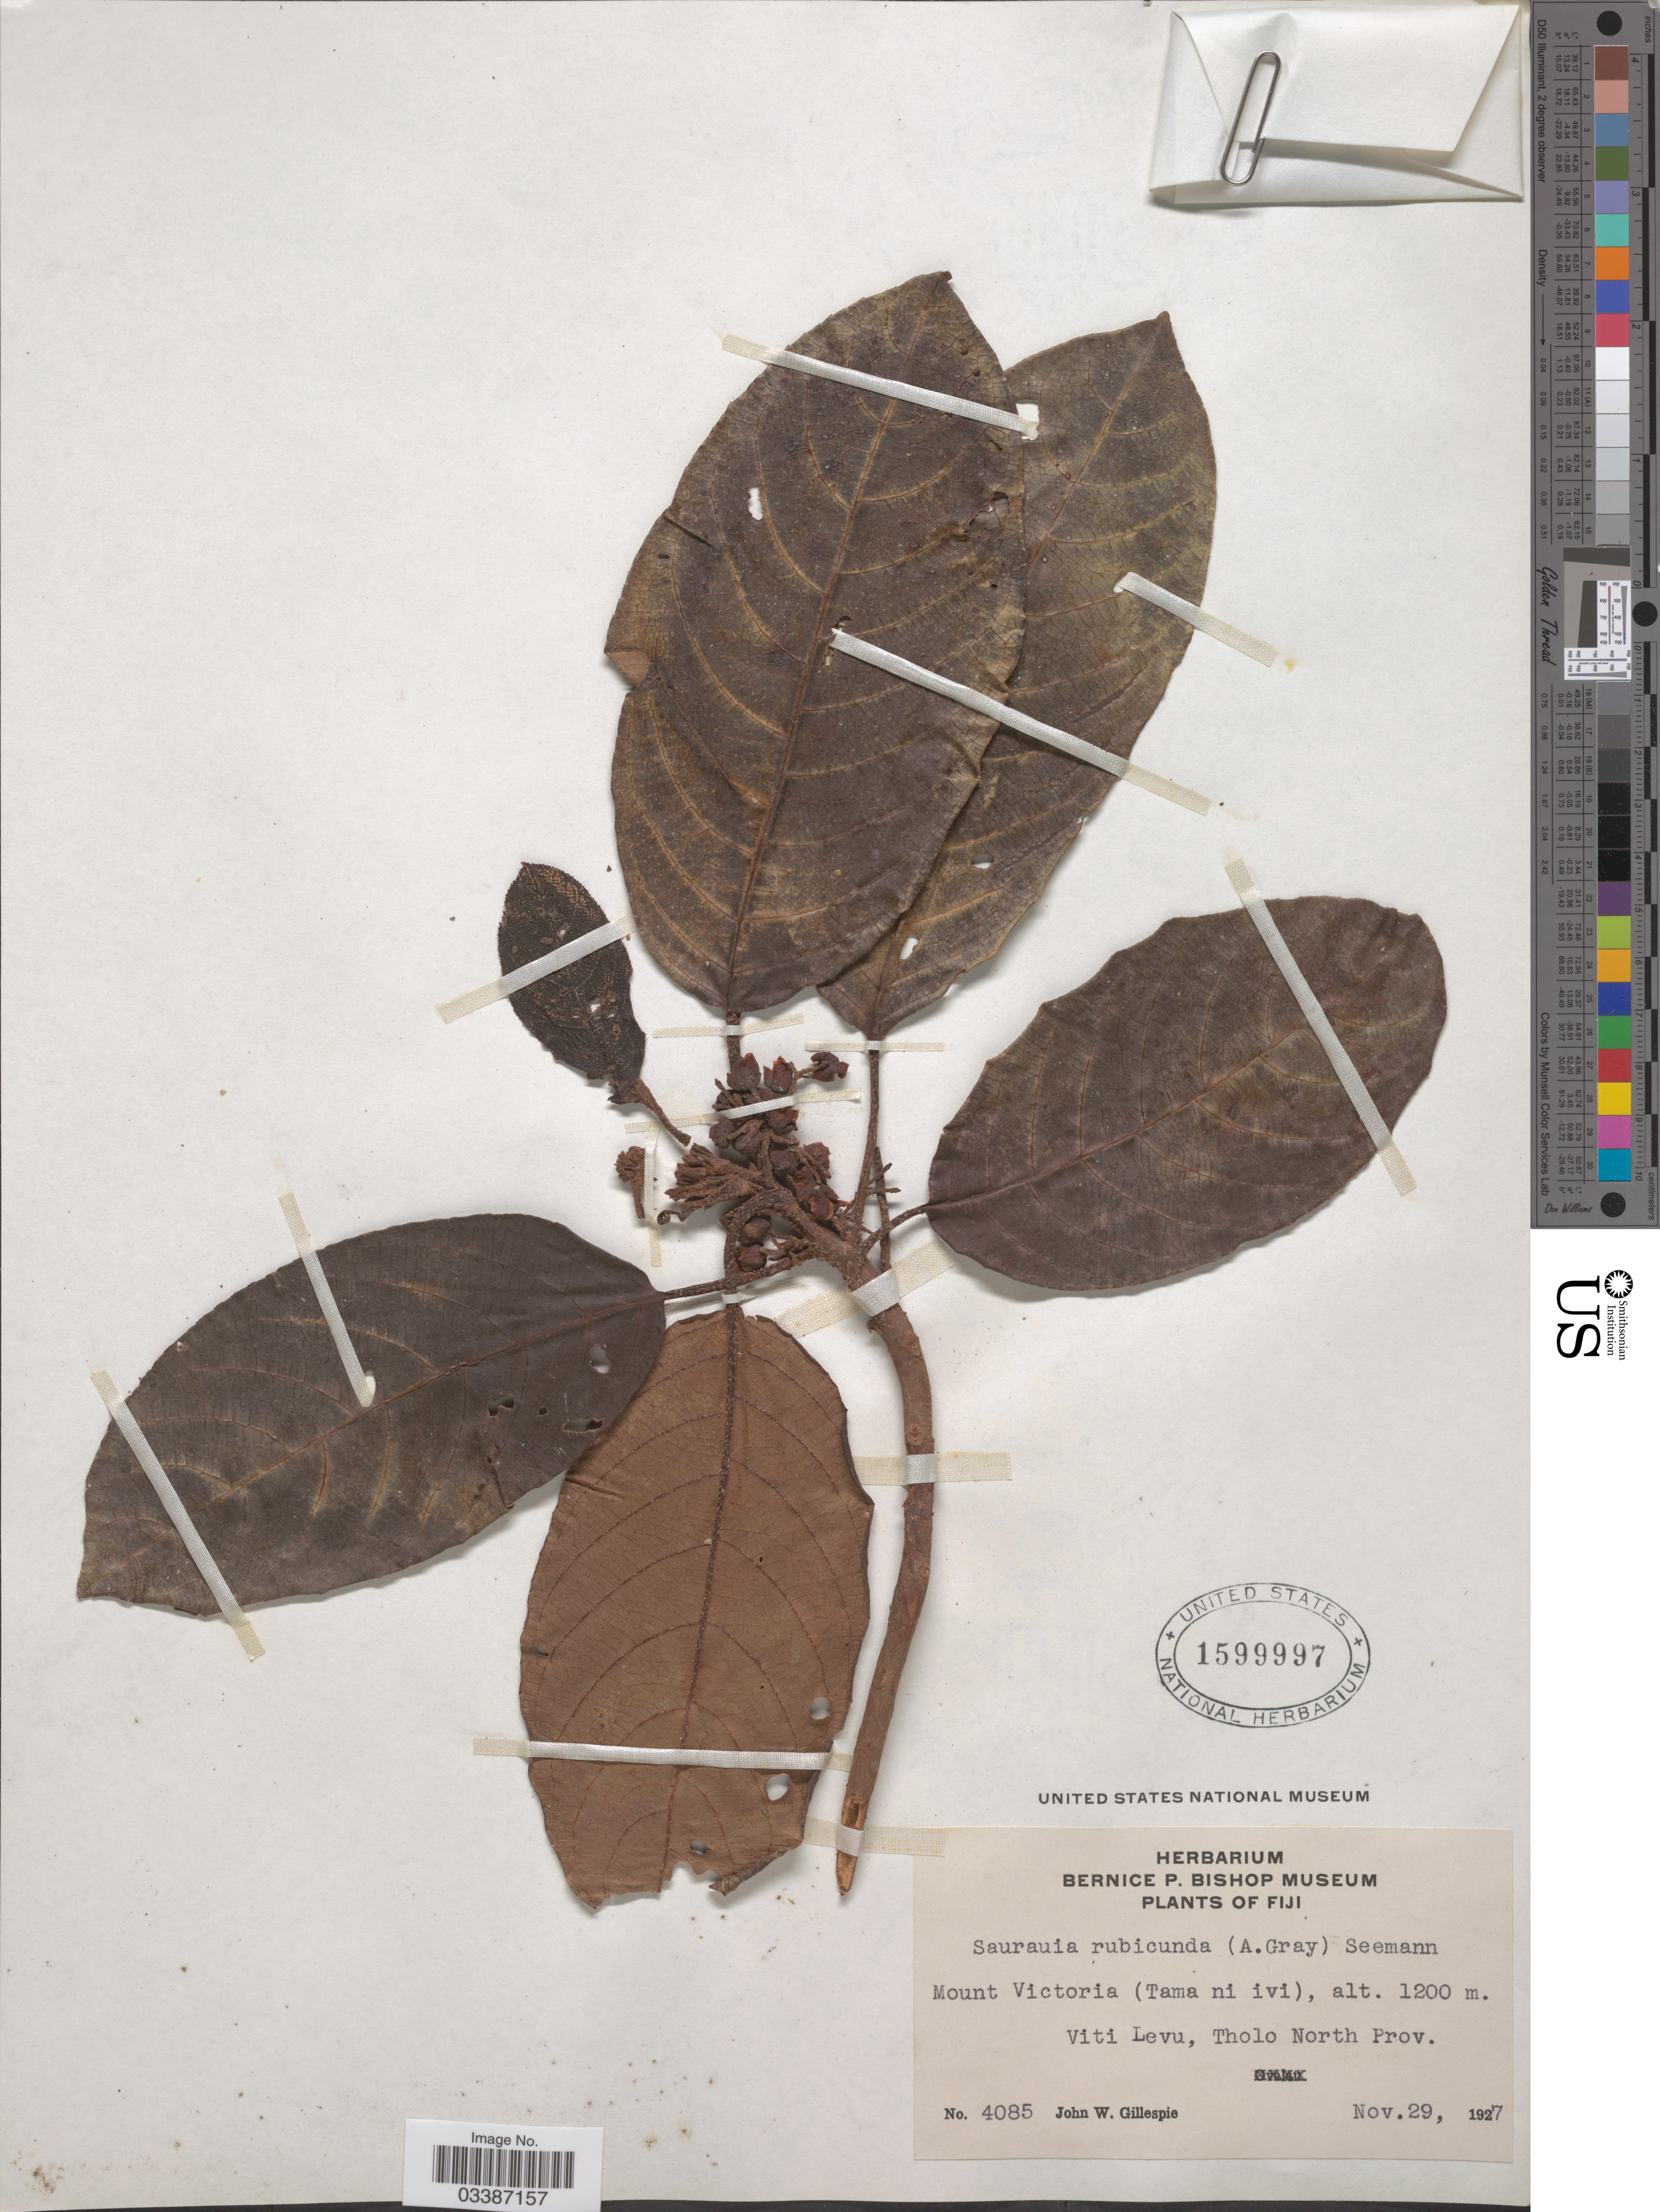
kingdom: Plantae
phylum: Tracheophyta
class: Magnoliopsida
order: Ericales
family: Actinidiaceae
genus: Saurauia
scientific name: Saurauia rubicunda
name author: Seem.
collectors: J. W. Gillespie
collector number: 4085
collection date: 1927-11-29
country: Fiji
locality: Mount Victoria (Tama ni ivi). Viti Levu, Tholo North Prov.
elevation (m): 1200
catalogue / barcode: US 1599997